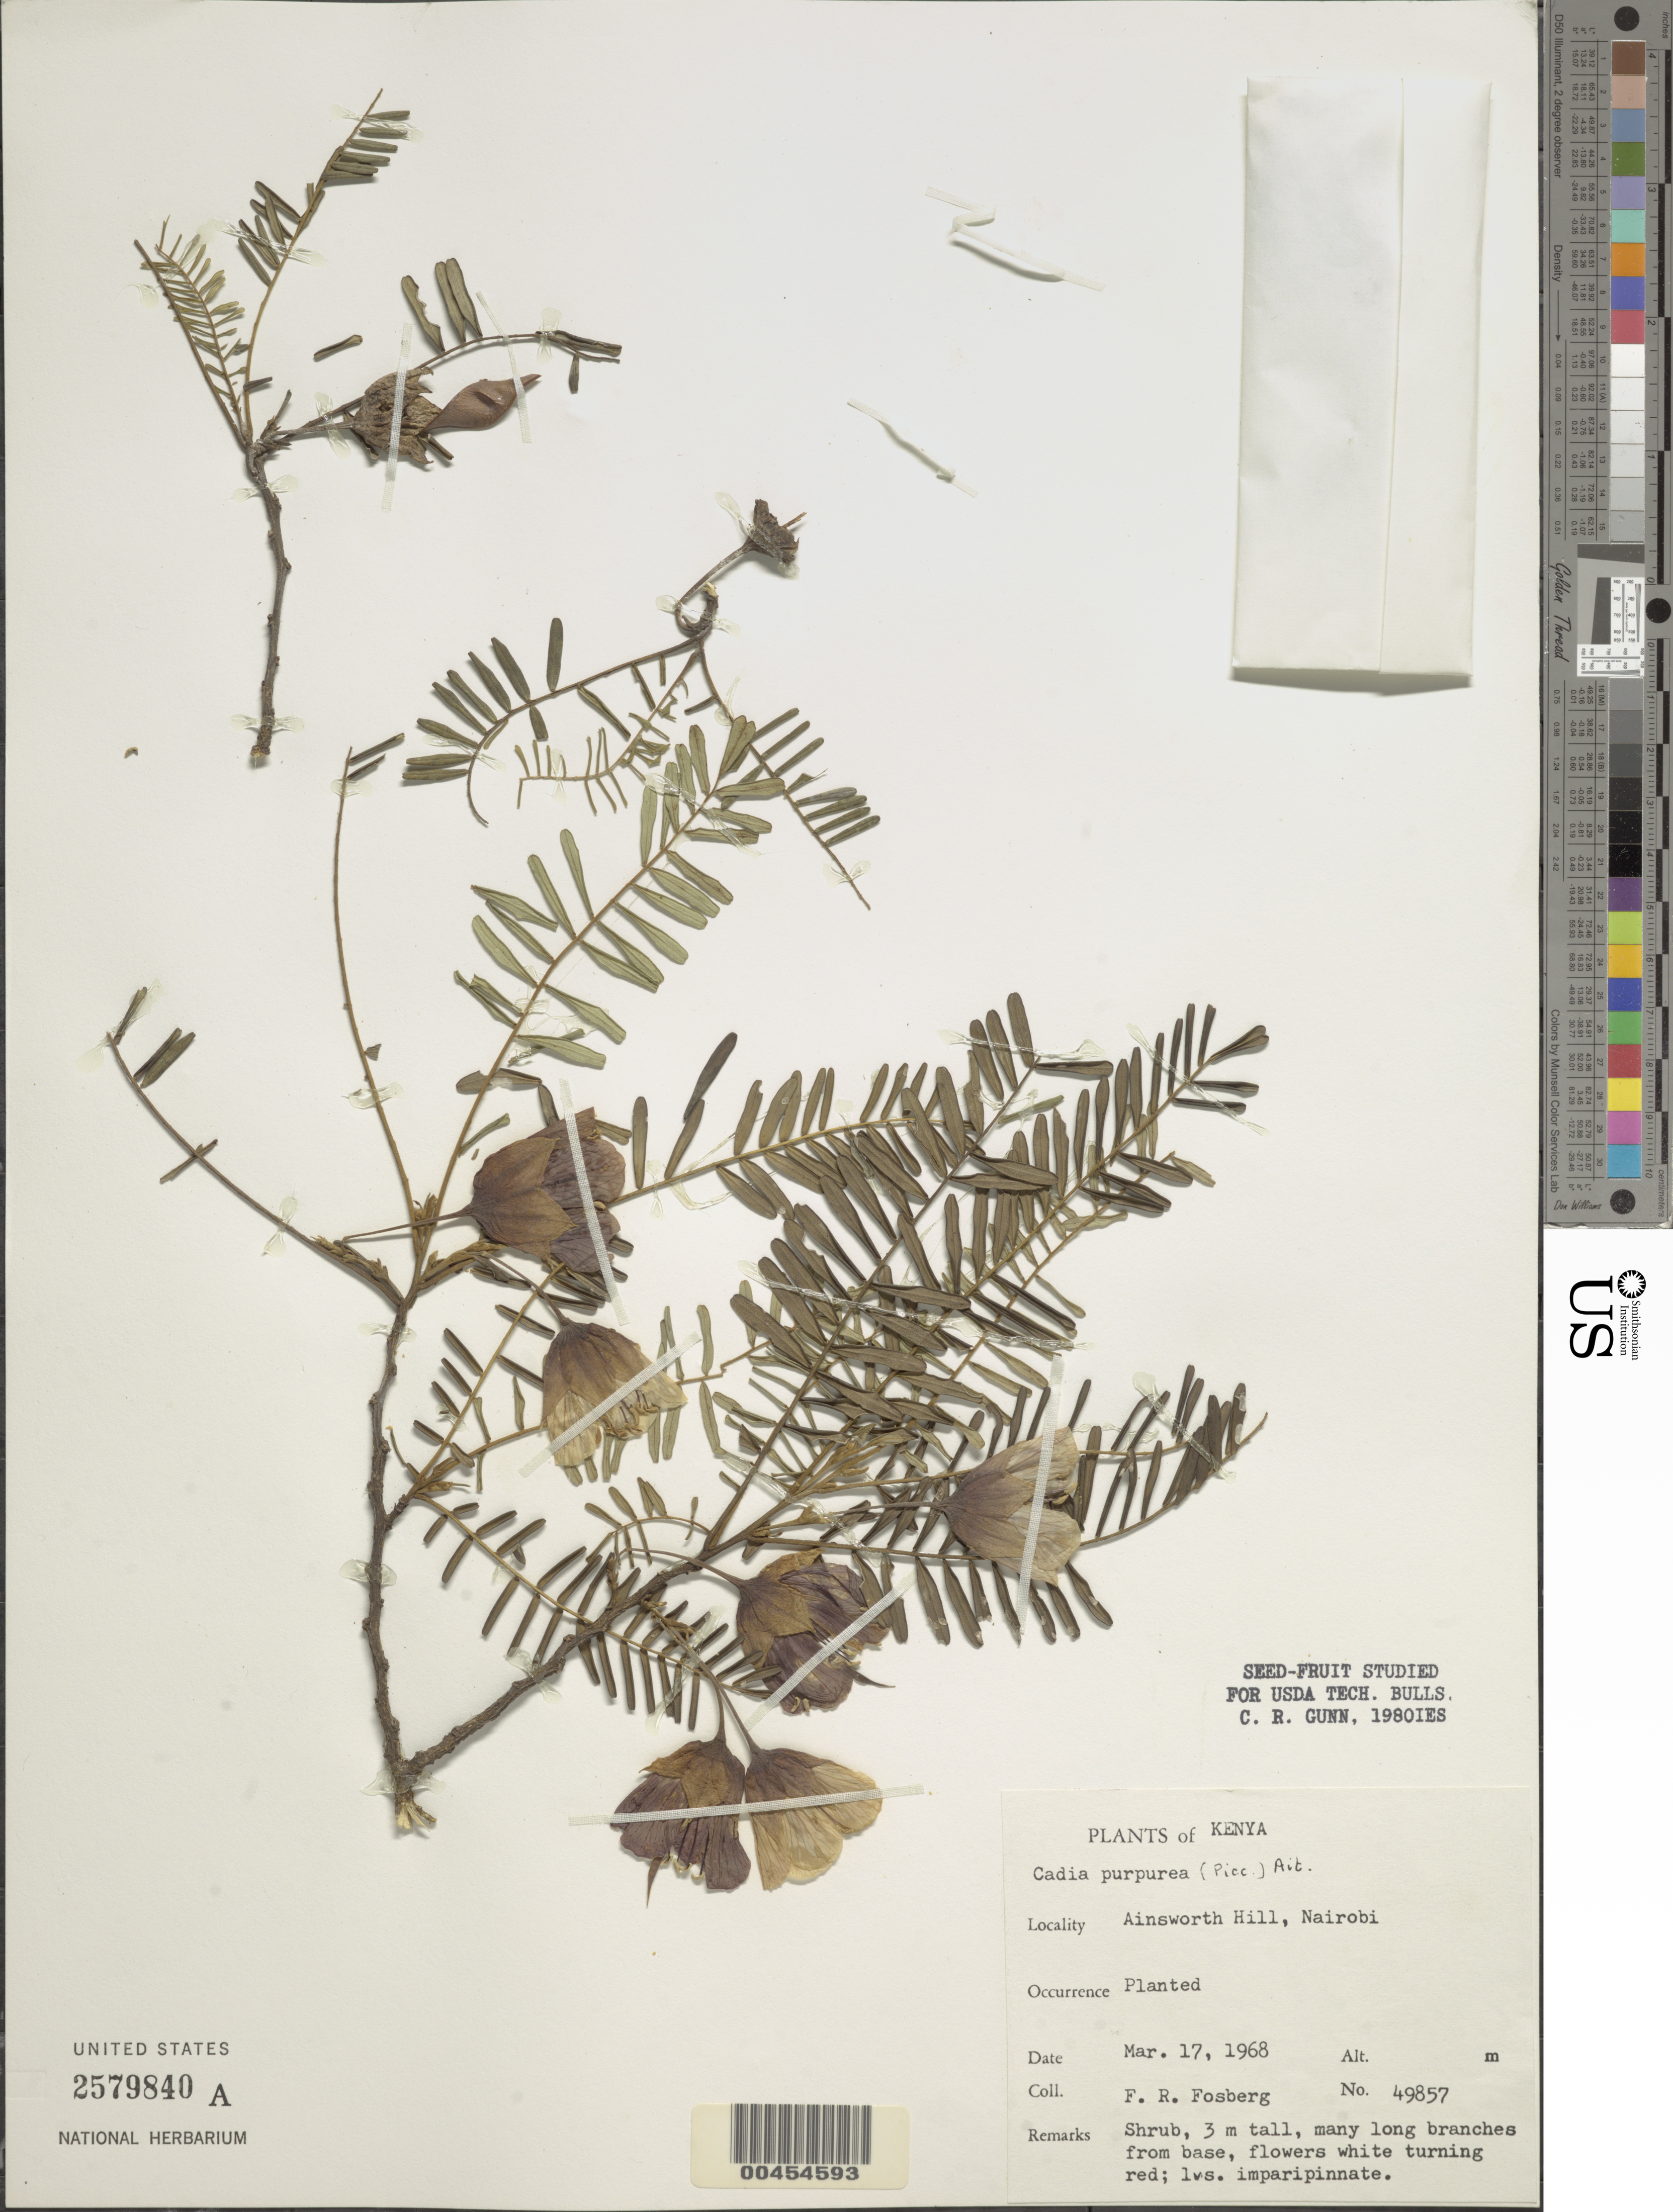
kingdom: Plantae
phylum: Tracheophyta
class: Magnoliopsida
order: Fabales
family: Fabaceae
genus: Cadia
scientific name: Cadia purpurea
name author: (Piccioli) Aiton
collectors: F. R. Fosberg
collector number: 49857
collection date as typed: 17 Mar 1968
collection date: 1968-03-17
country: Kenya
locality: Ainsworth hill, nairobi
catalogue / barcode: US 2579840A